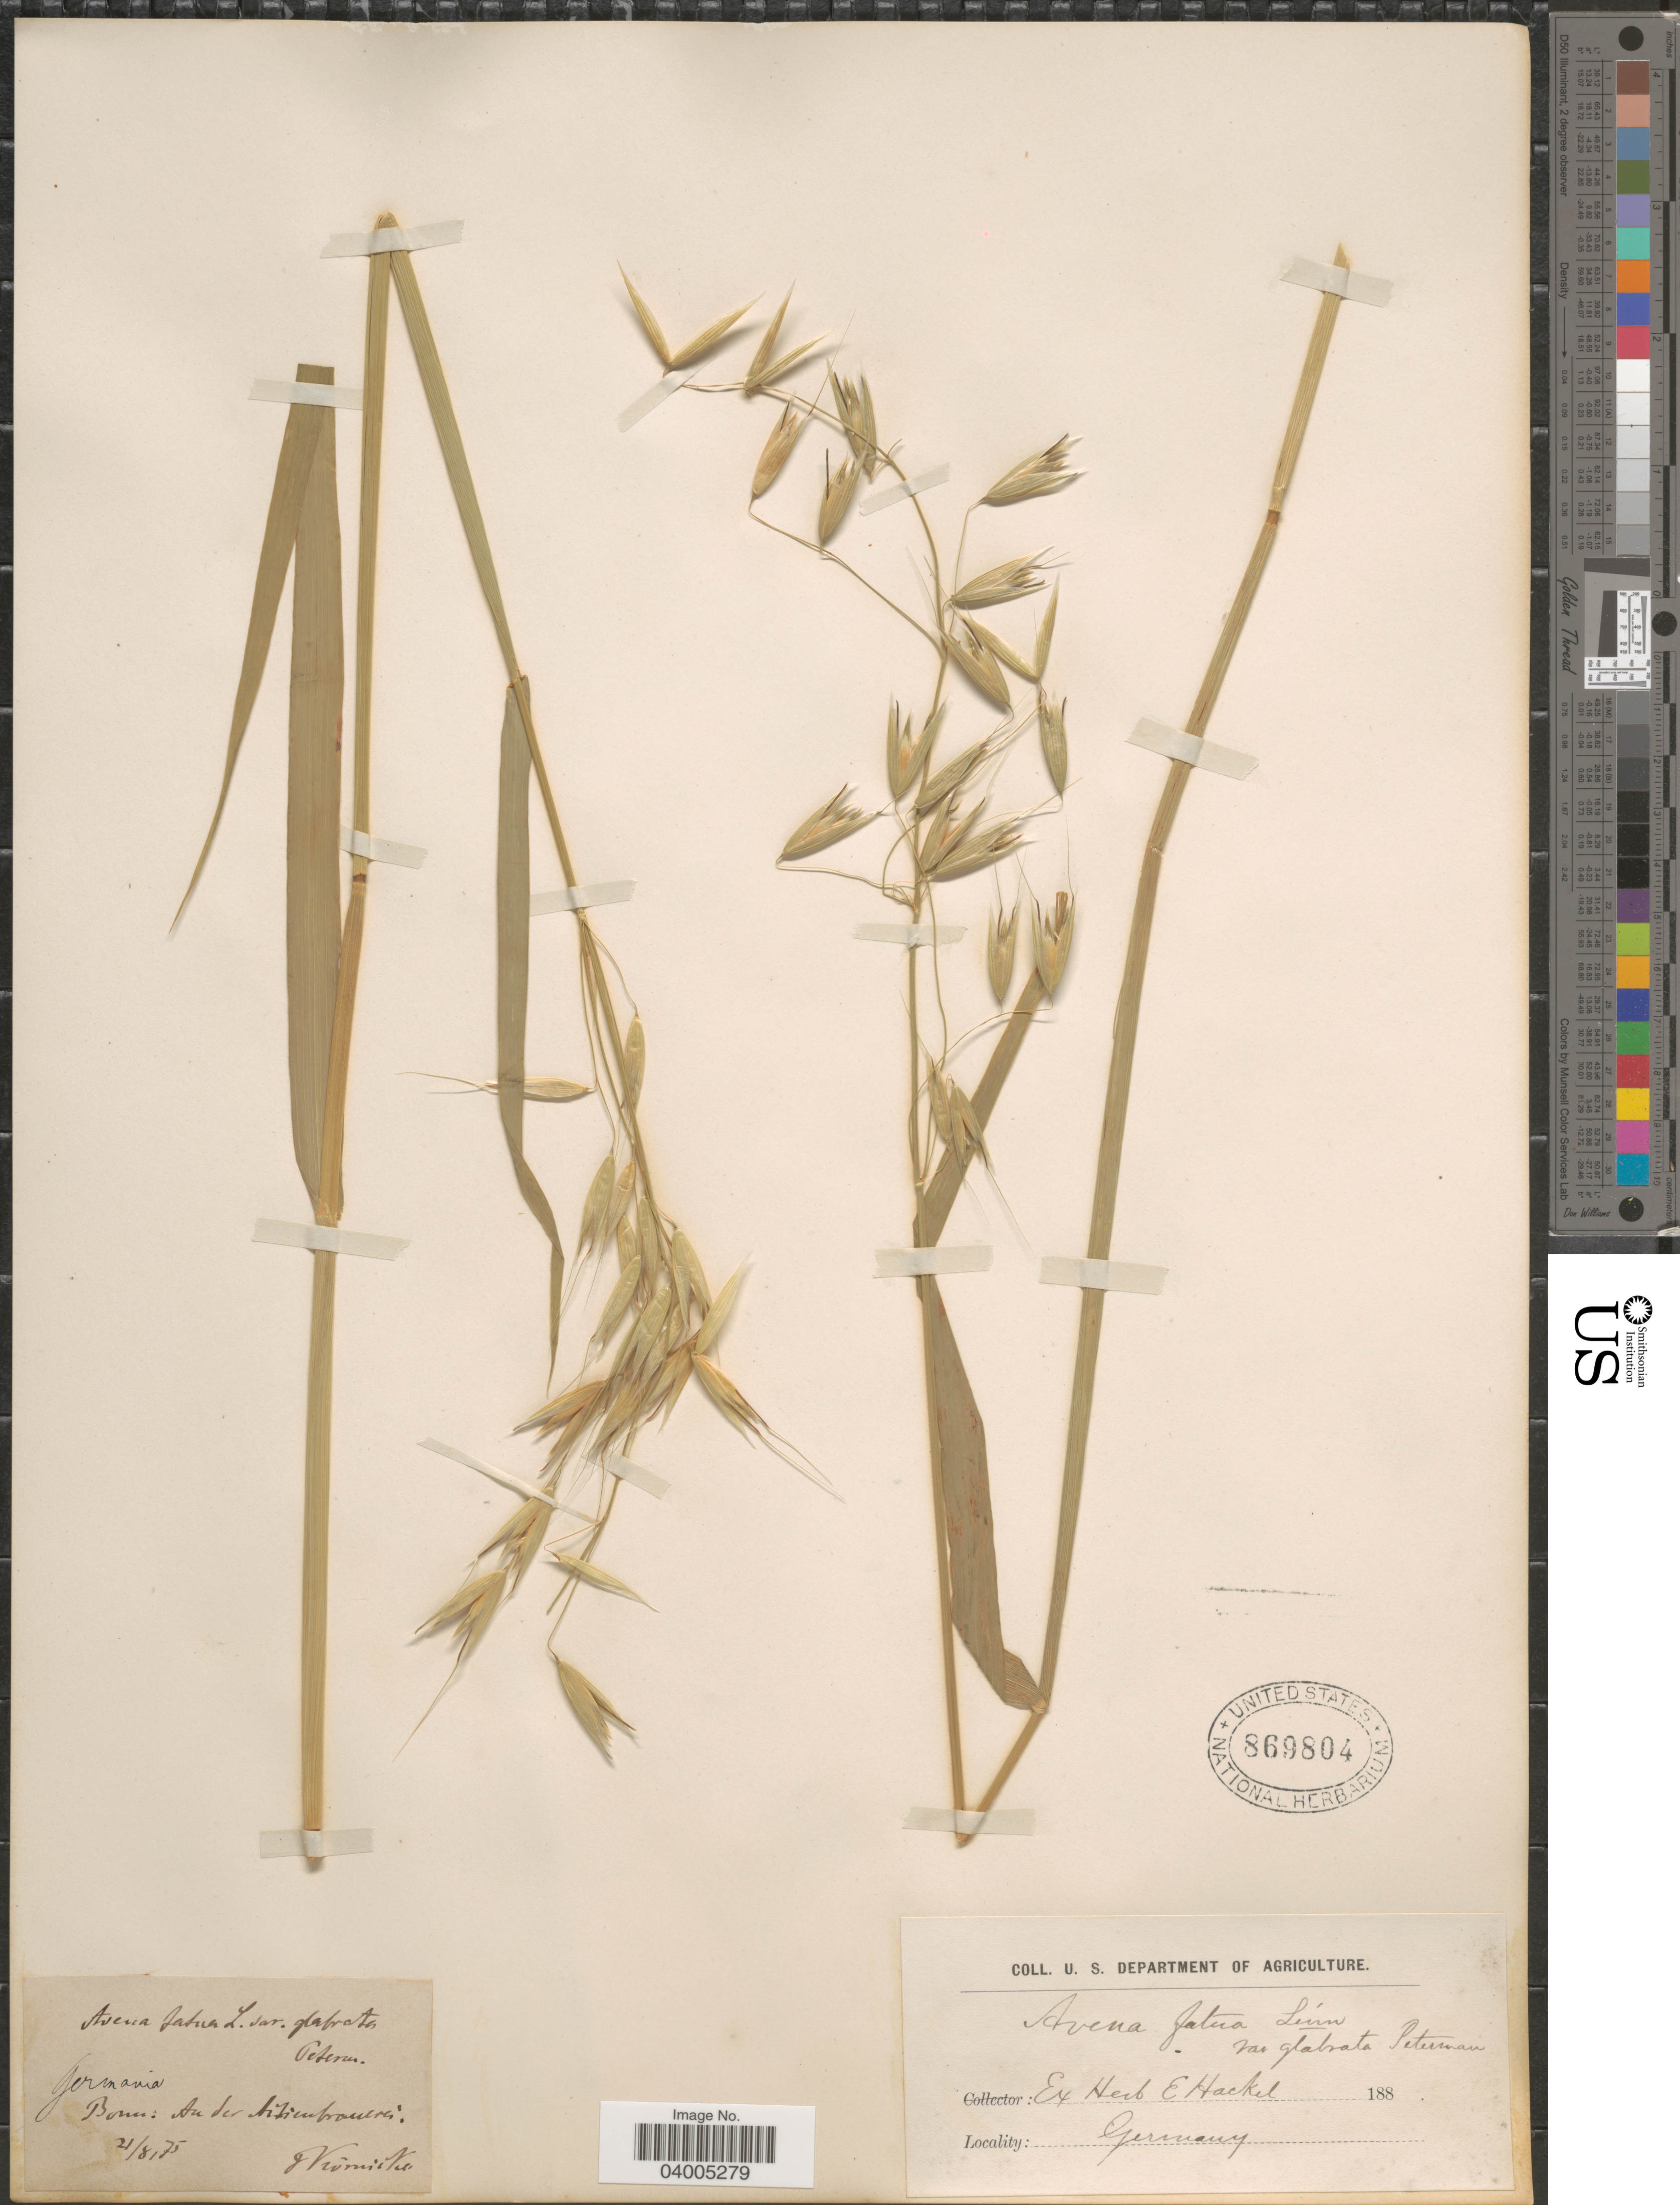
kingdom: Plantae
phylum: Tracheophyta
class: Liliopsida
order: Poales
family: Poaceae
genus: Avena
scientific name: Avena fatua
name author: L.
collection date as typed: Transcribed d/m/y: 21/8/75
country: Germany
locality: Bonn: Au der Aitienbrauerei.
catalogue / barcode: US 869804